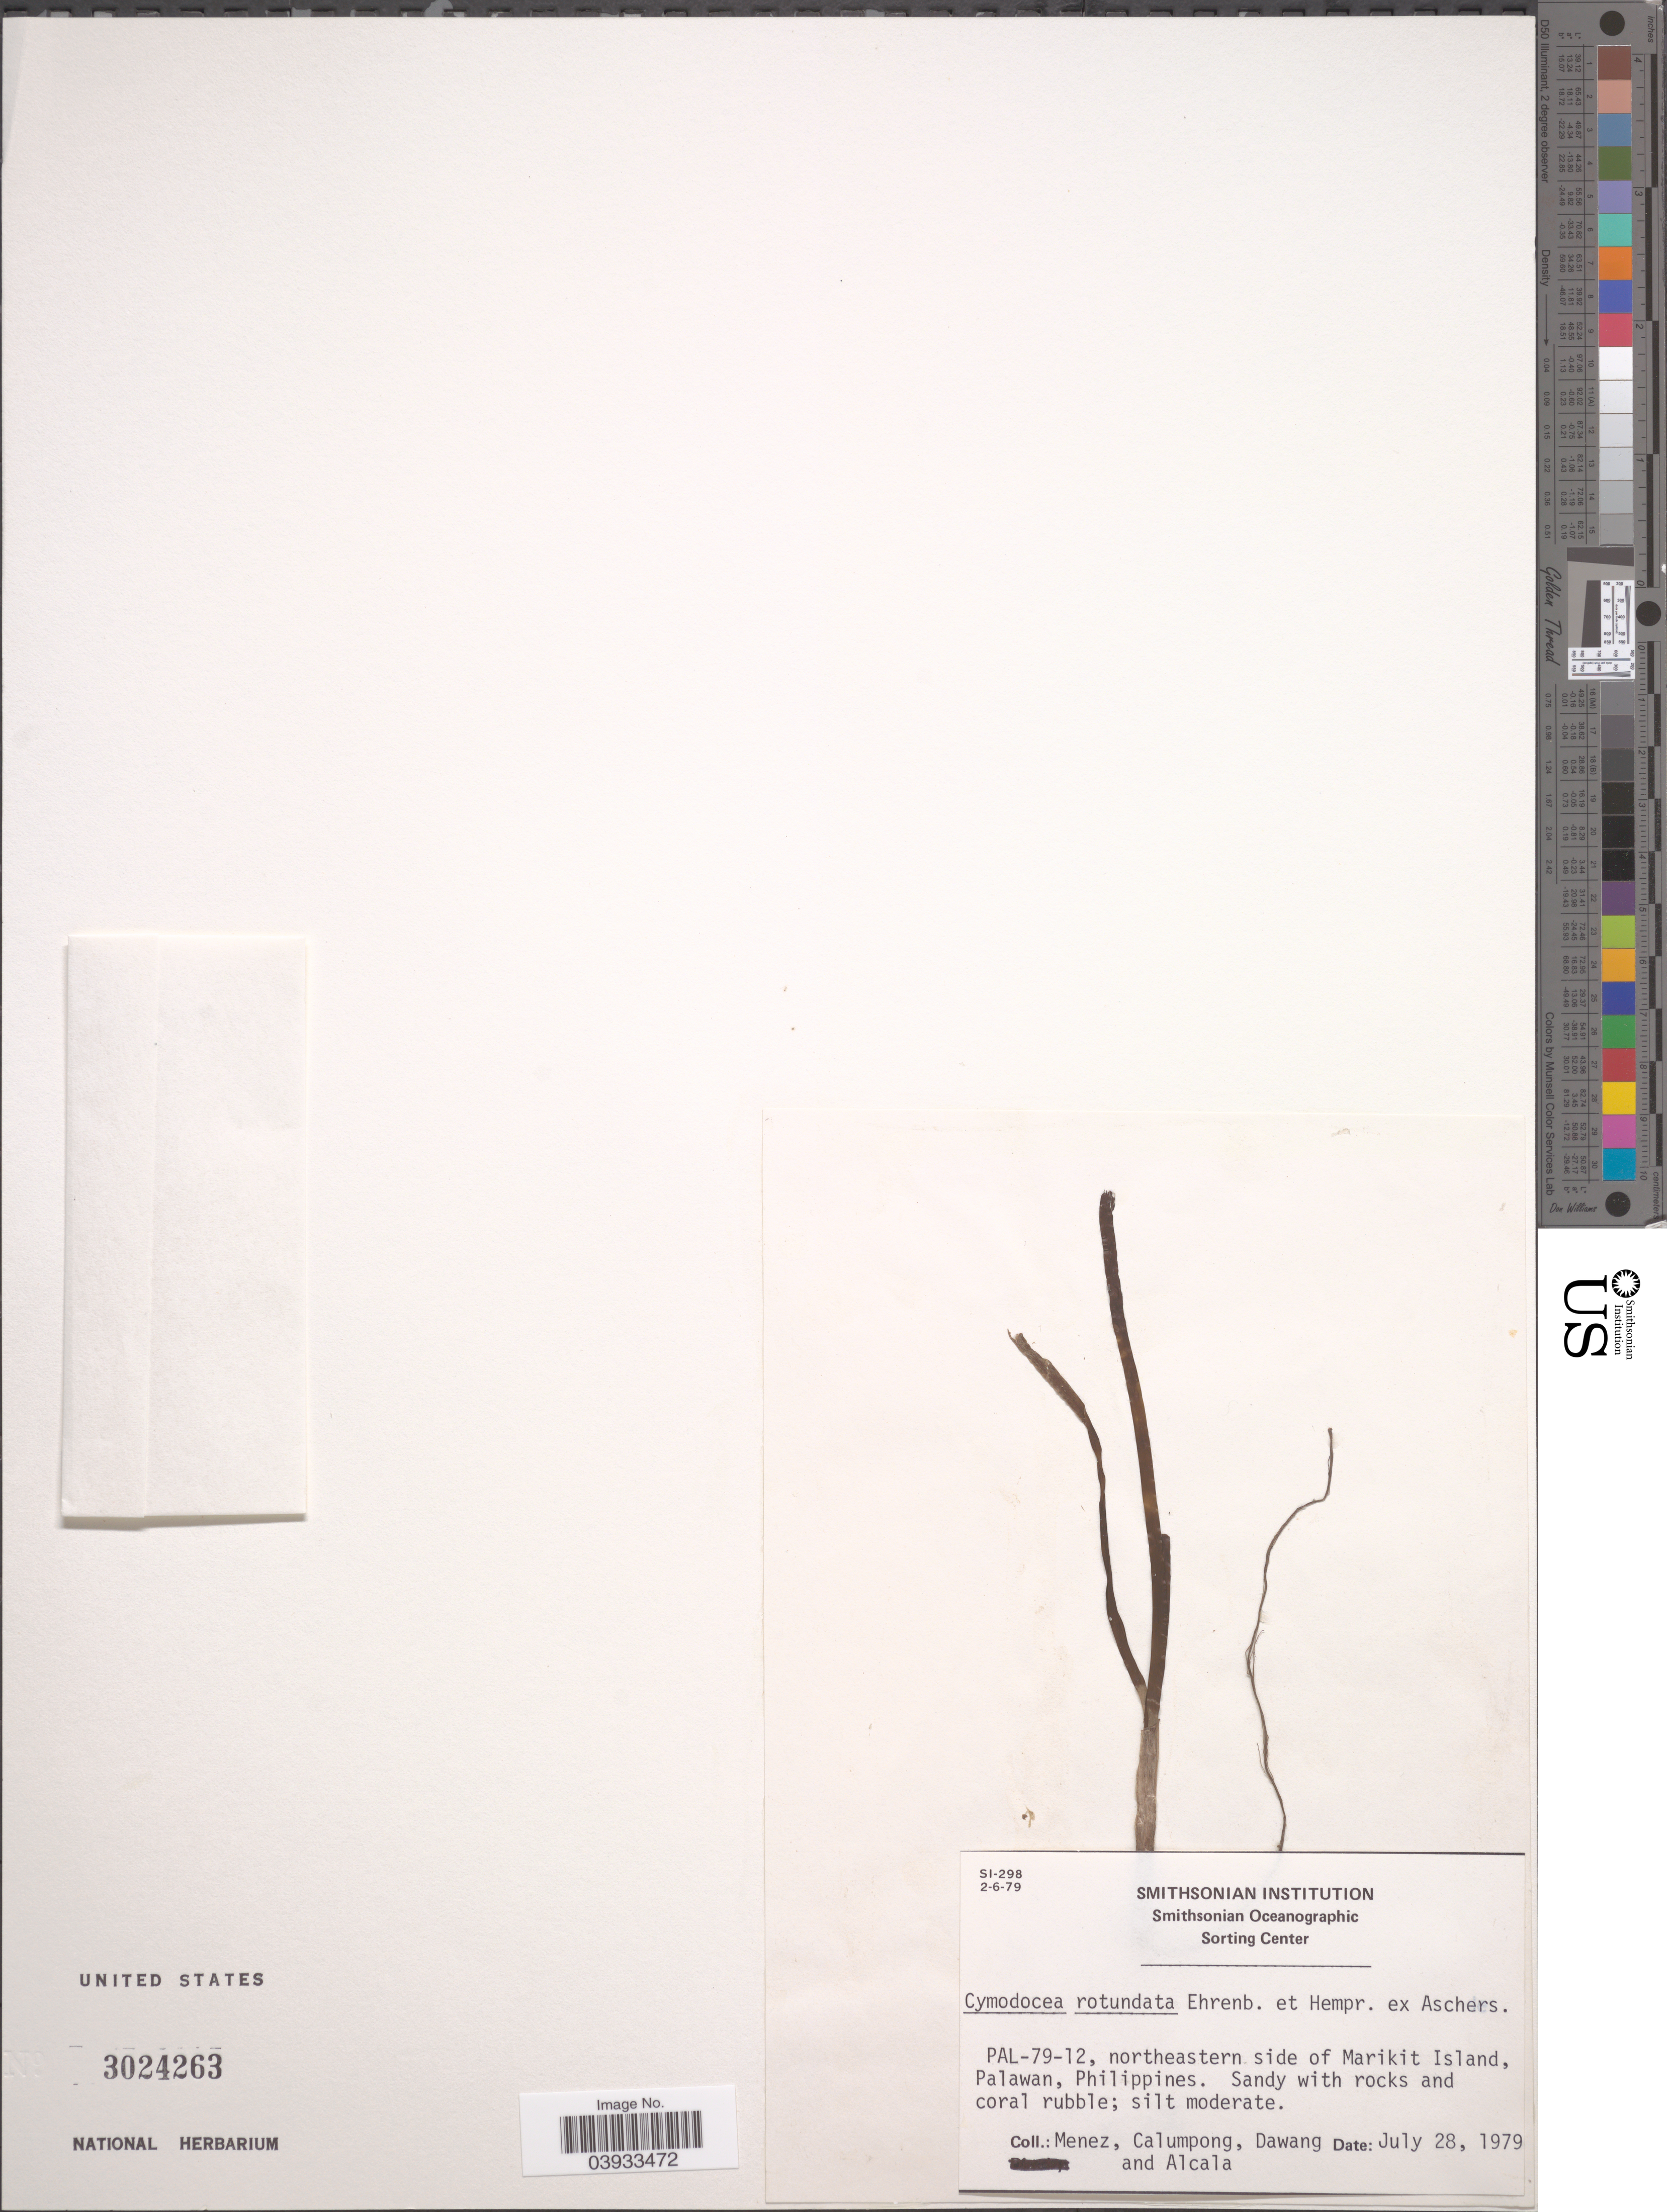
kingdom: Plantae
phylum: Tracheophyta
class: Liliopsida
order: Alismatales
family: Cymodoceaceae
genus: Cymodocea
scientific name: Cymodocea rotundata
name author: Asch. & Schweinf.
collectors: Menez, Calumpong, Dawang & Alcala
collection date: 1979-07-28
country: Philippines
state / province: Mimaropa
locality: PAL-79-12, northeastern side of Marikit Island, Palawan.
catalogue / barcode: US 3024263